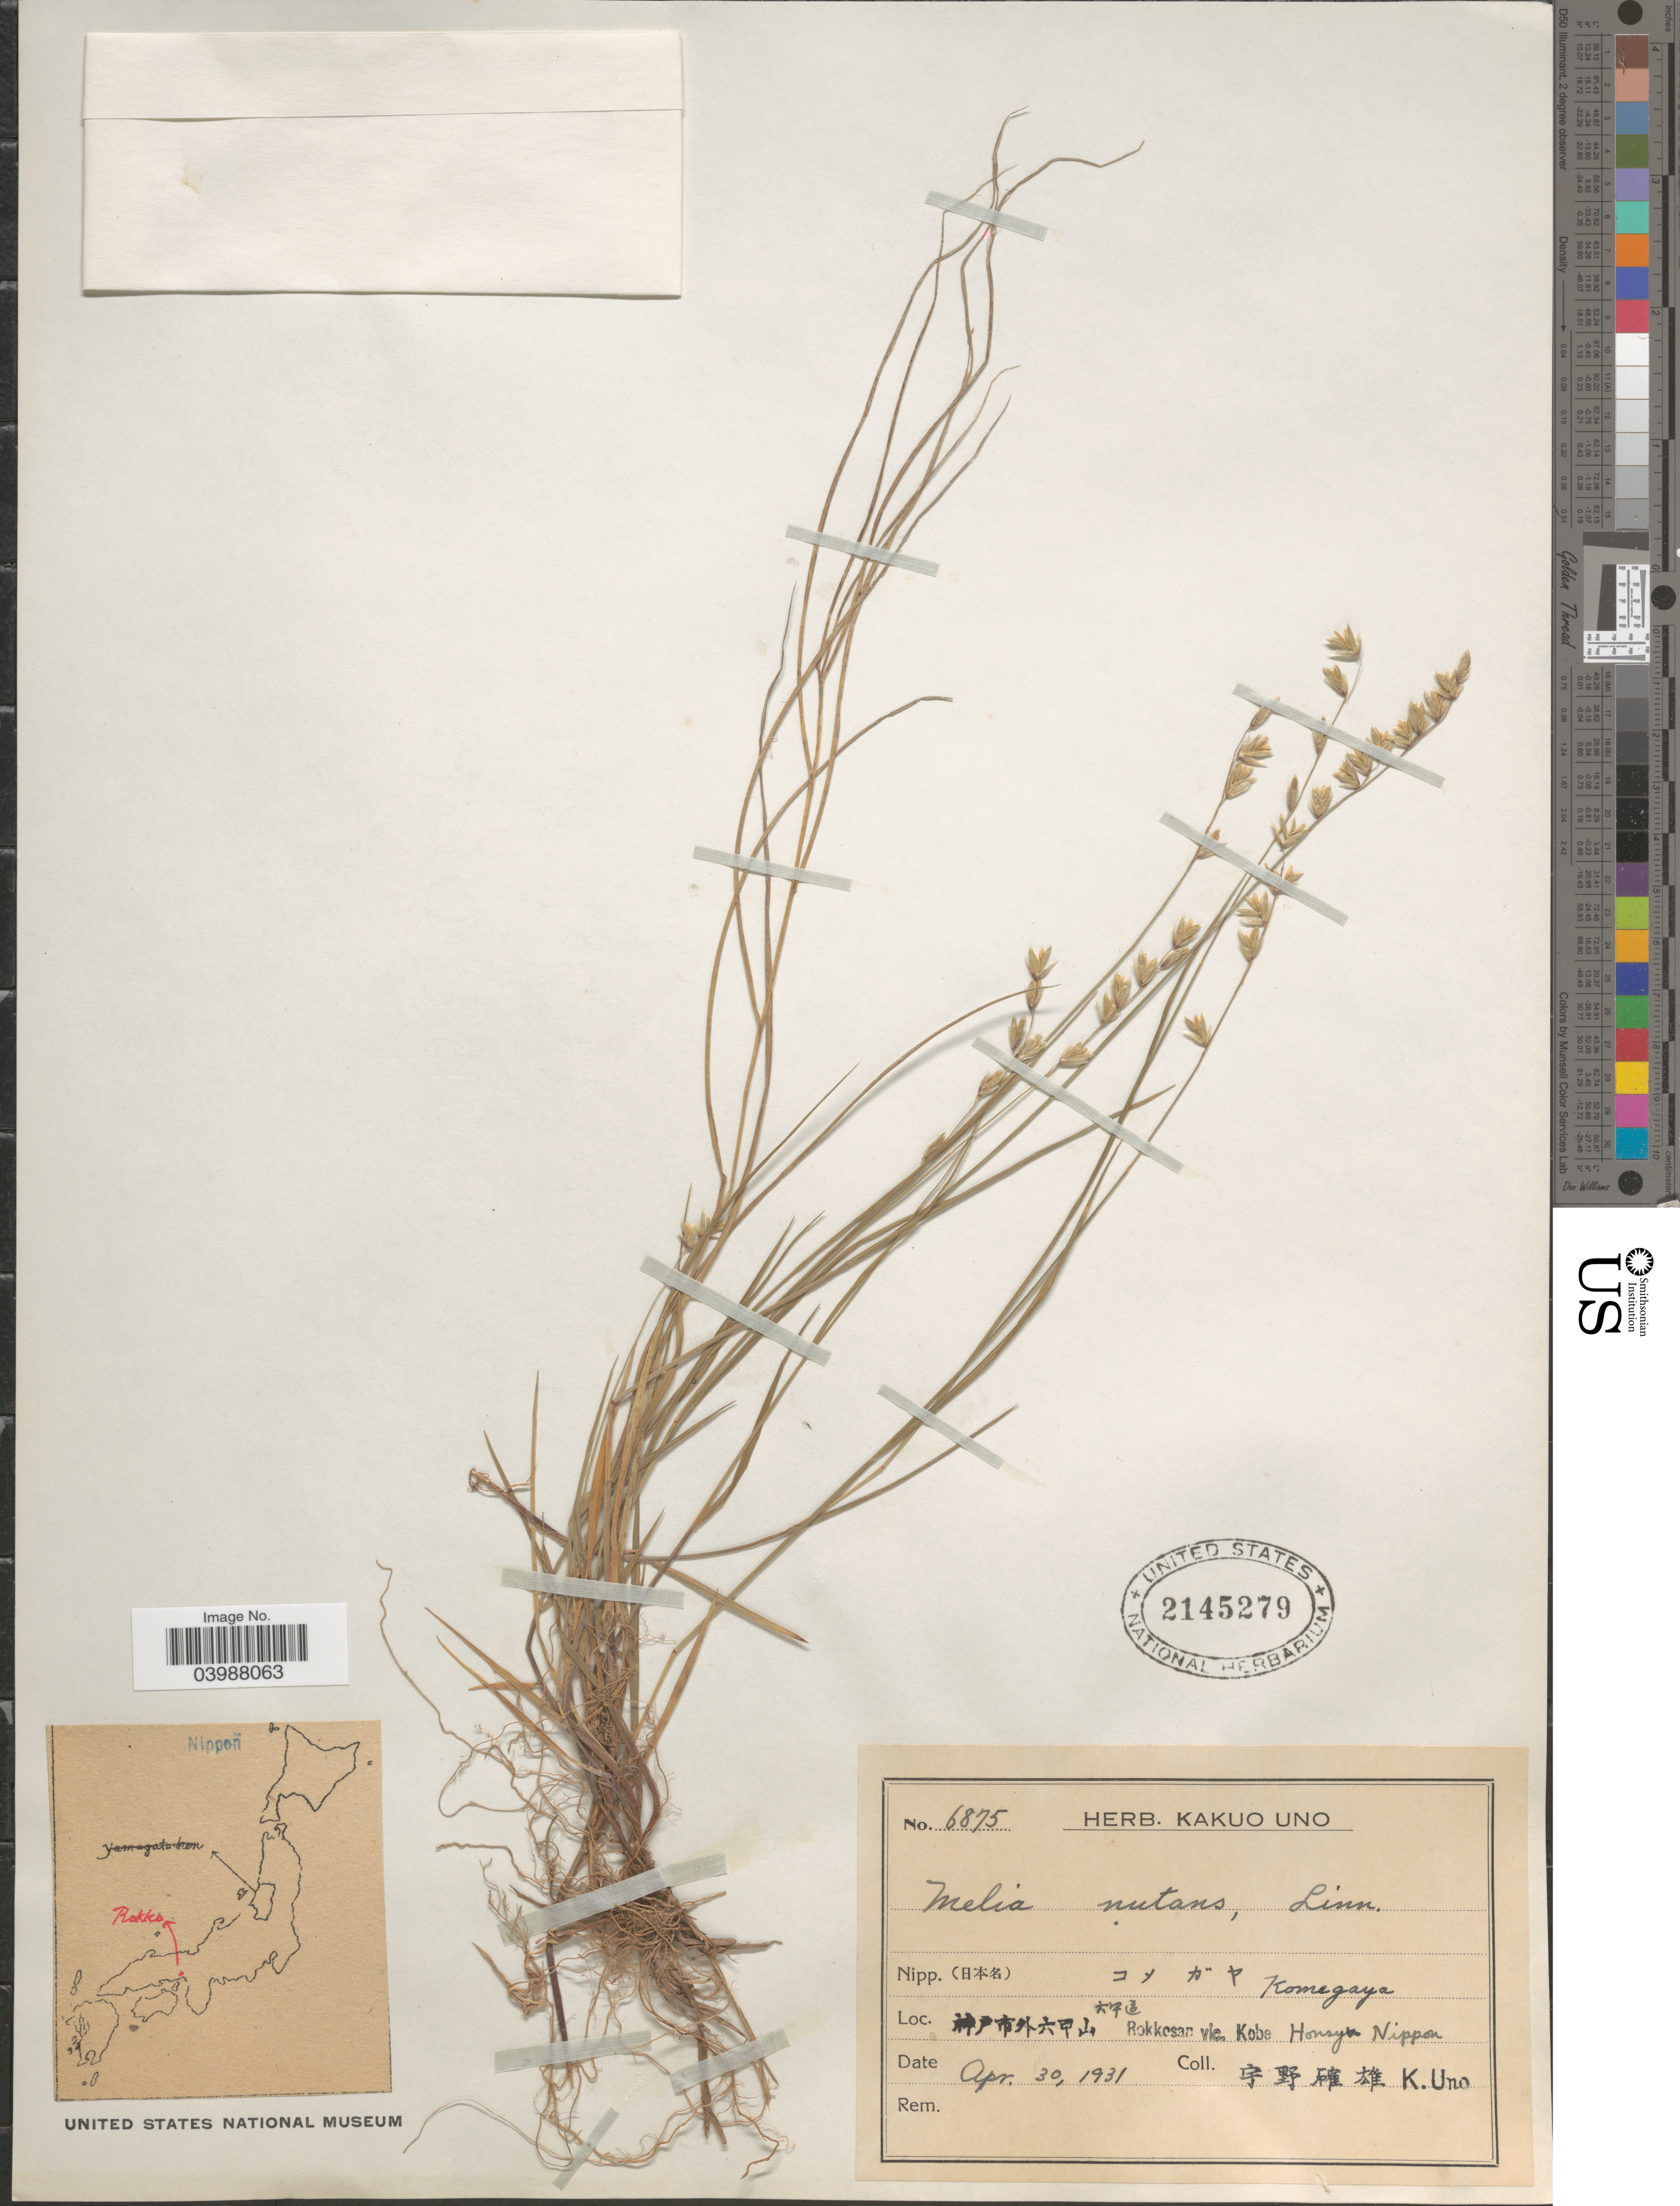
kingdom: Plantae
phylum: Tracheophyta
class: Liliopsida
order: Poales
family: Poaceae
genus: Melica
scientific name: Melica nutans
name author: L.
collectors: K. Uno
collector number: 6875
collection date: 1931-04-30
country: Japan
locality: X Rokkosan vic. Kobe Honsyu Nippon.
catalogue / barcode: US 2145279